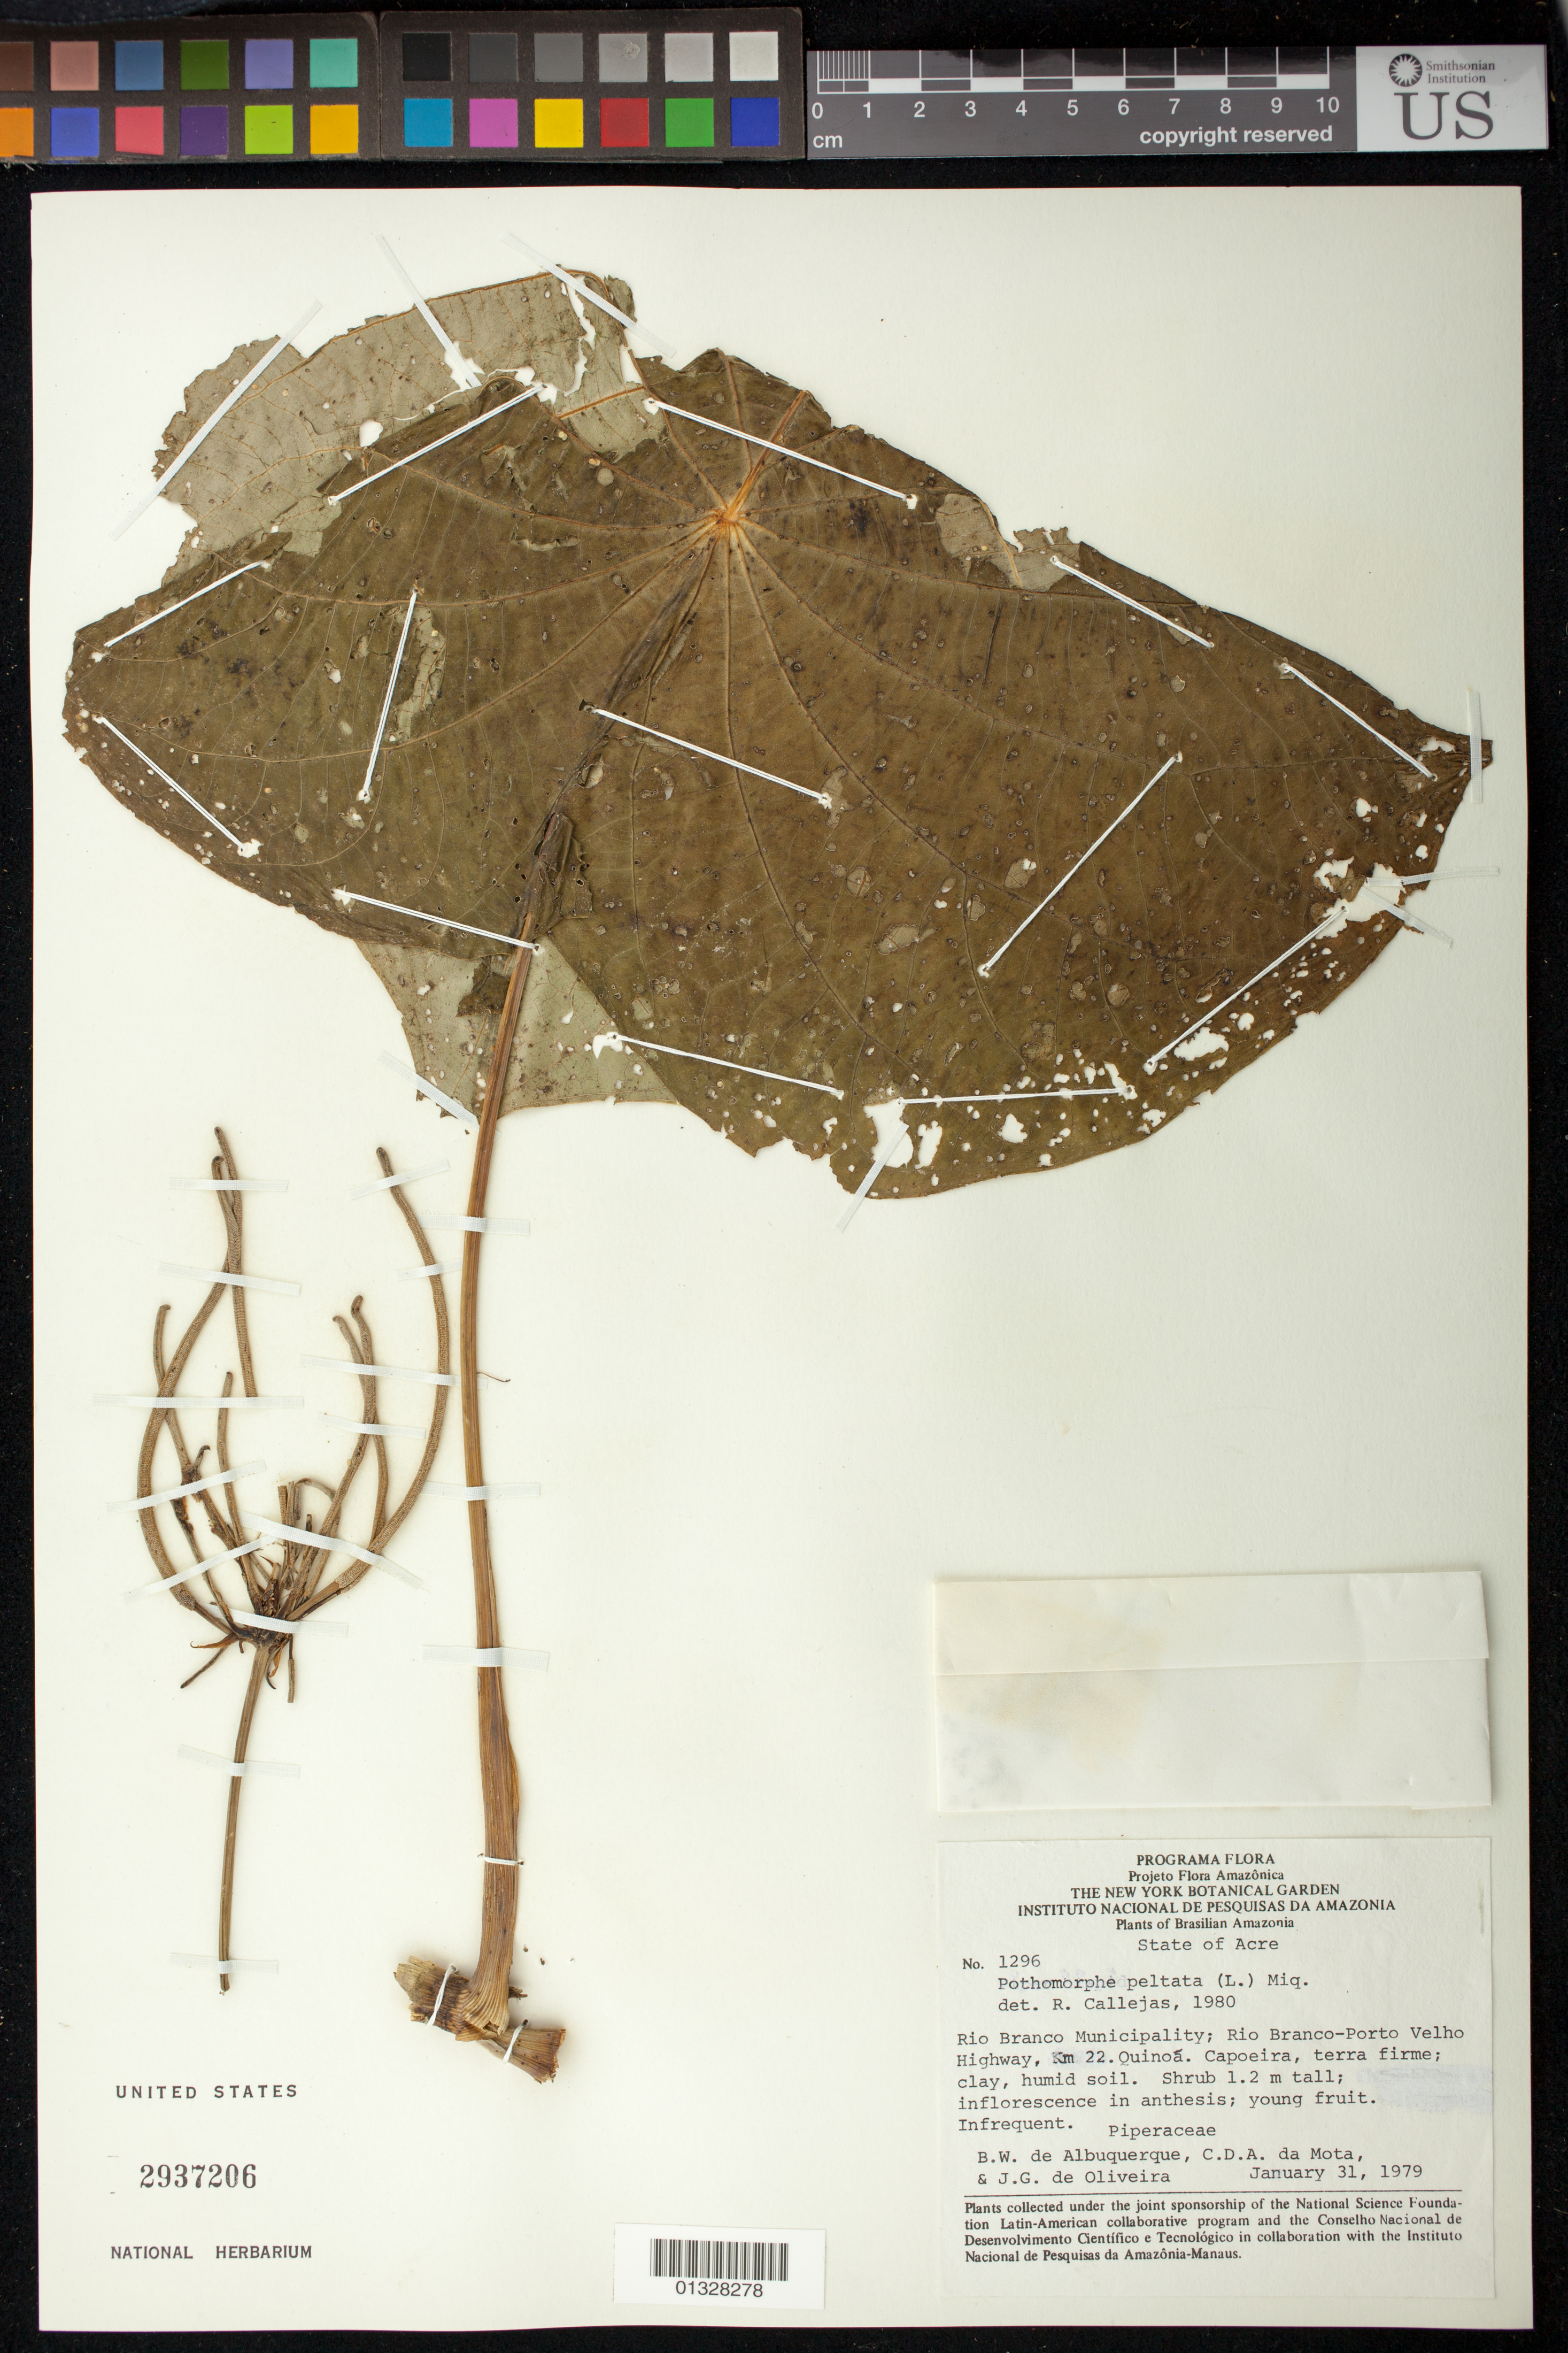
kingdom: Plantae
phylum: Tracheophyta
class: Magnoliopsida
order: Piperales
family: Piperaceae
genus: Piper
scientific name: Piper peltatum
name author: L.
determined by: Strong, M. T., (US), Smithsonian Institution - National Museum of Natural History (UNITED STATES)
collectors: B. W. P. Albuquerque, C. D. A. Mota & J. G. Oliveira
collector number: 1296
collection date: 1979-01-31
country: Brazil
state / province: Acre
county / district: Rio Branco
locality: Rio Branco Municipality; Rio Branco-Porto Velho Highway, km 22 Quinoá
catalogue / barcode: US 2937206